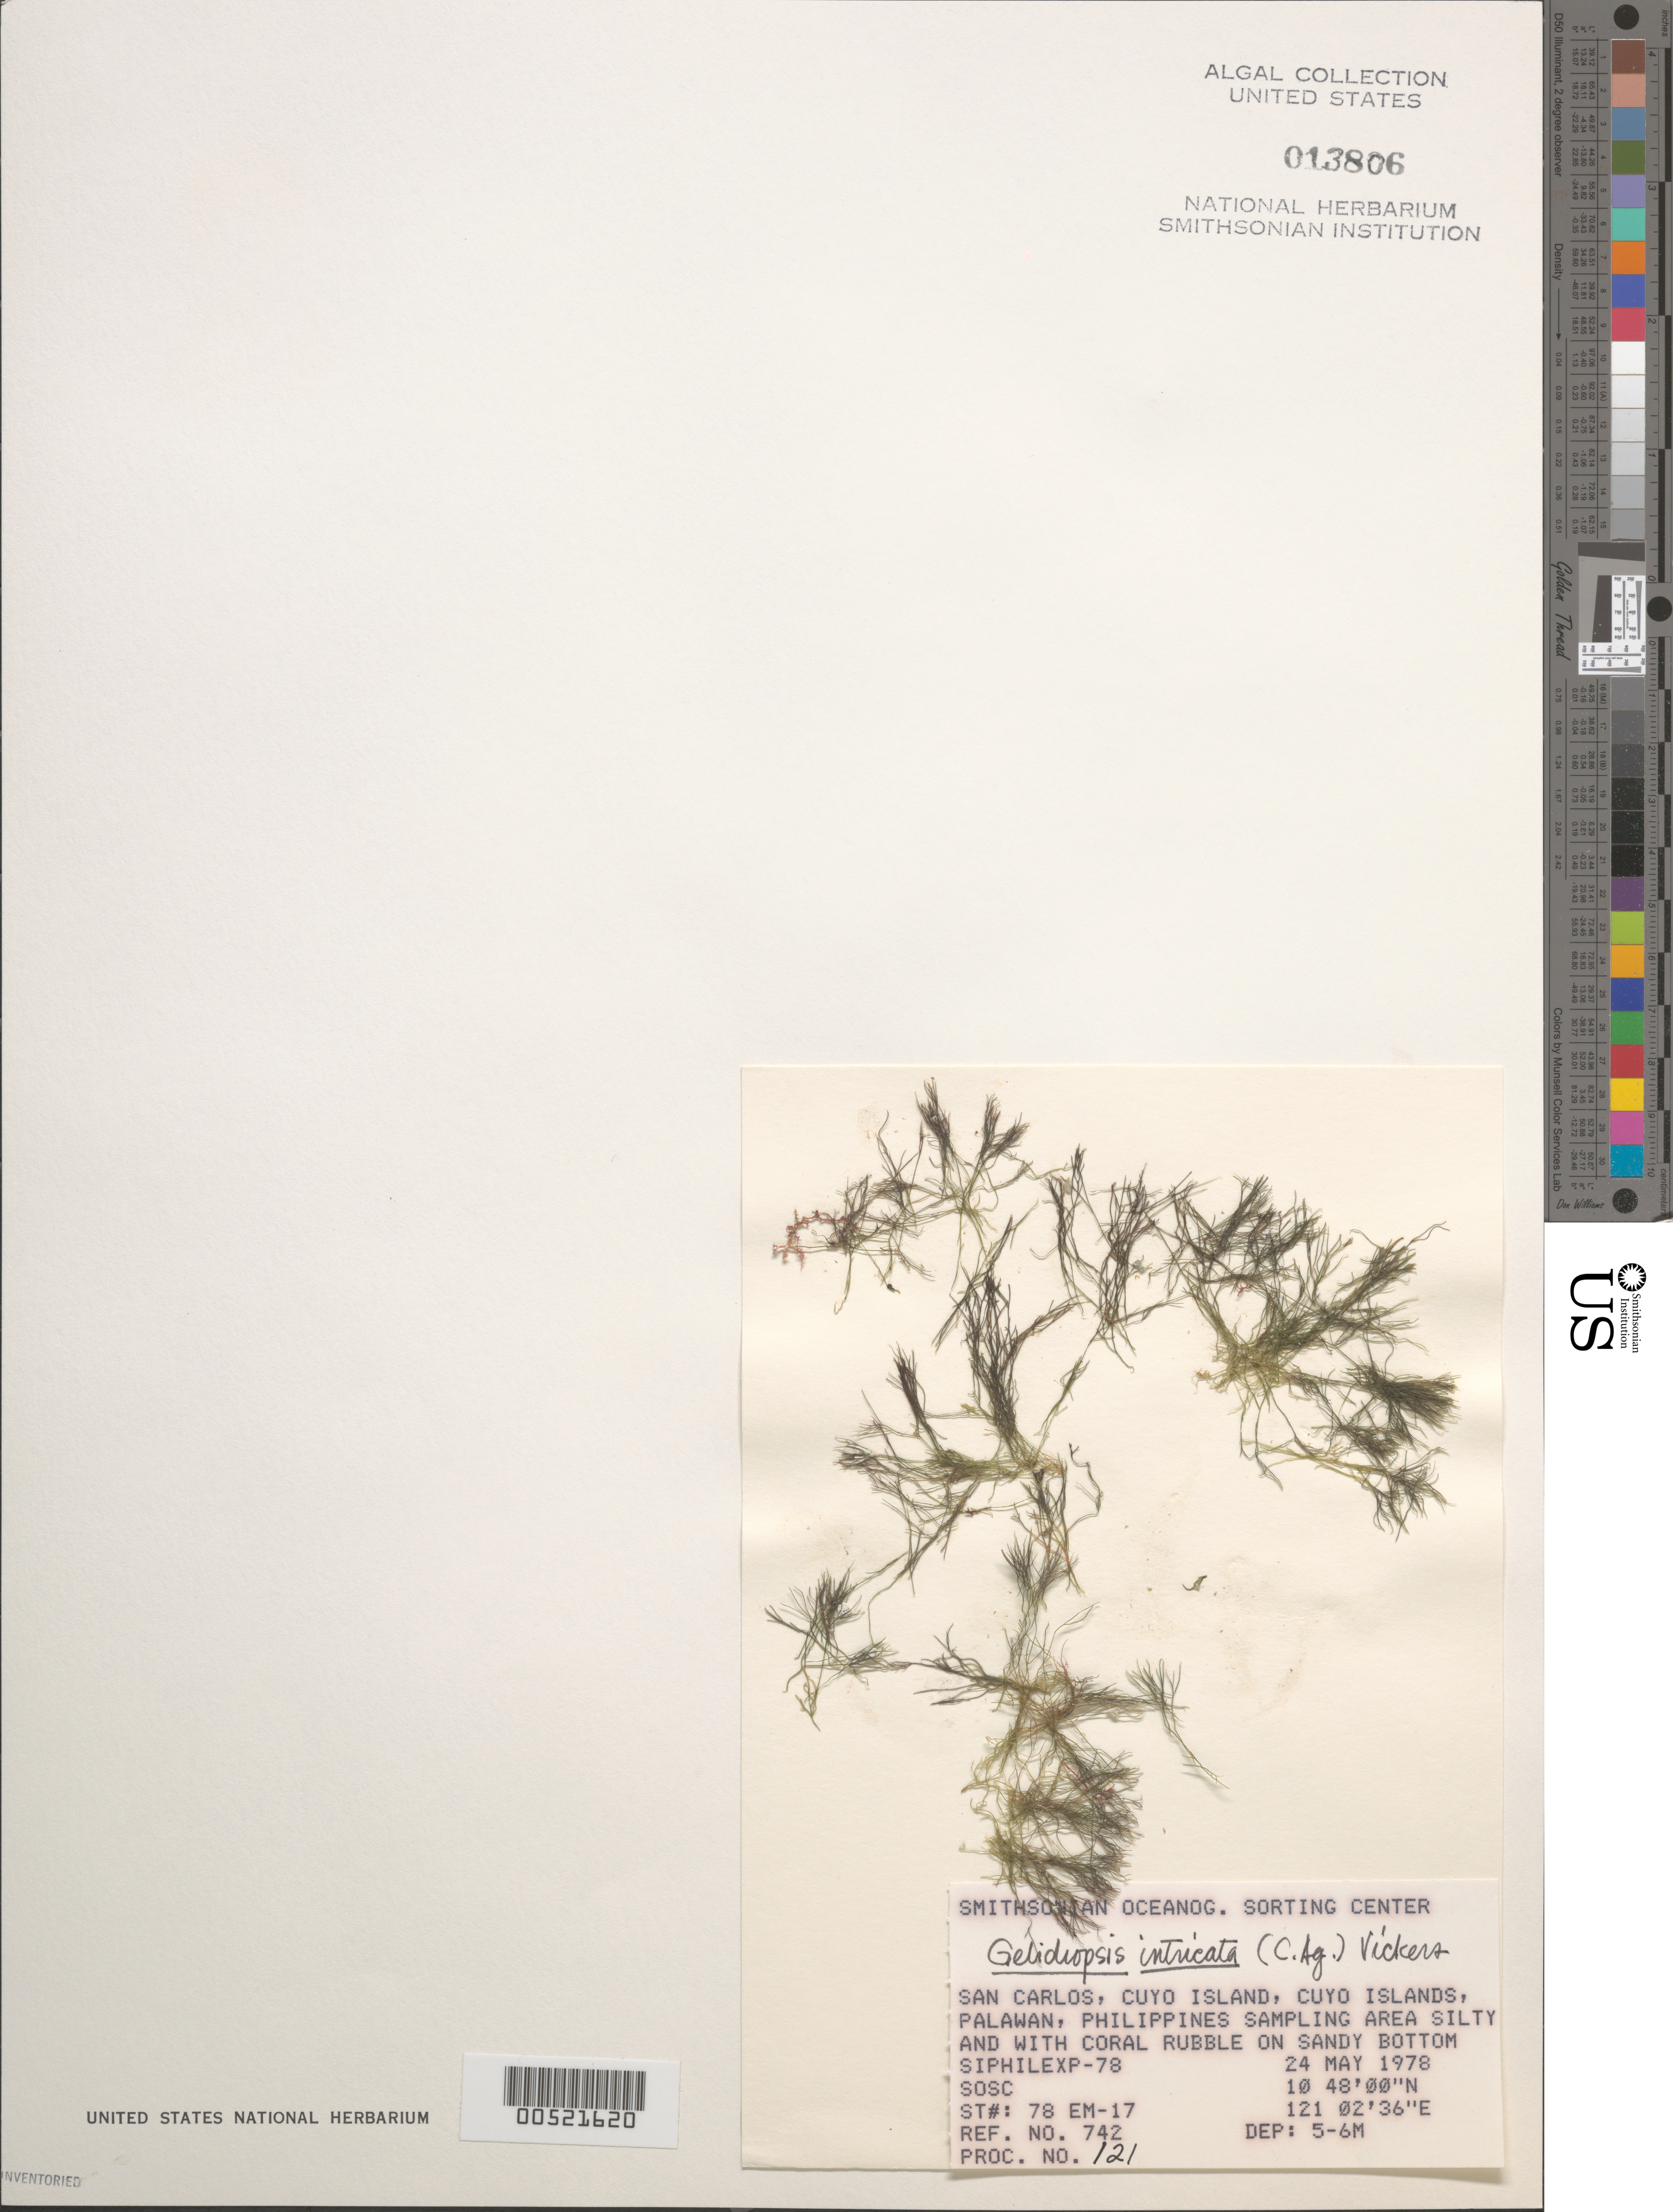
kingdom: Plantae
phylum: Rhodophyta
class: Florideophyceae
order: Rhodymeniales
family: Lomentariaceae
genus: Ceratodictyon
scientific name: Ceratodictyon intricatum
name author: (C. Agardh) R.E. Norris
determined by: Algae name updating Project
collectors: SOSC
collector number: Station 78 Em-17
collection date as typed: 24 May 1978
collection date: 1978-05-24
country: Philippines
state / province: Mimaropa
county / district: Palawan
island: Cuyo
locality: San Carlos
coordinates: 10 48' 00" N, 121 02' 36" E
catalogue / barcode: US 13806